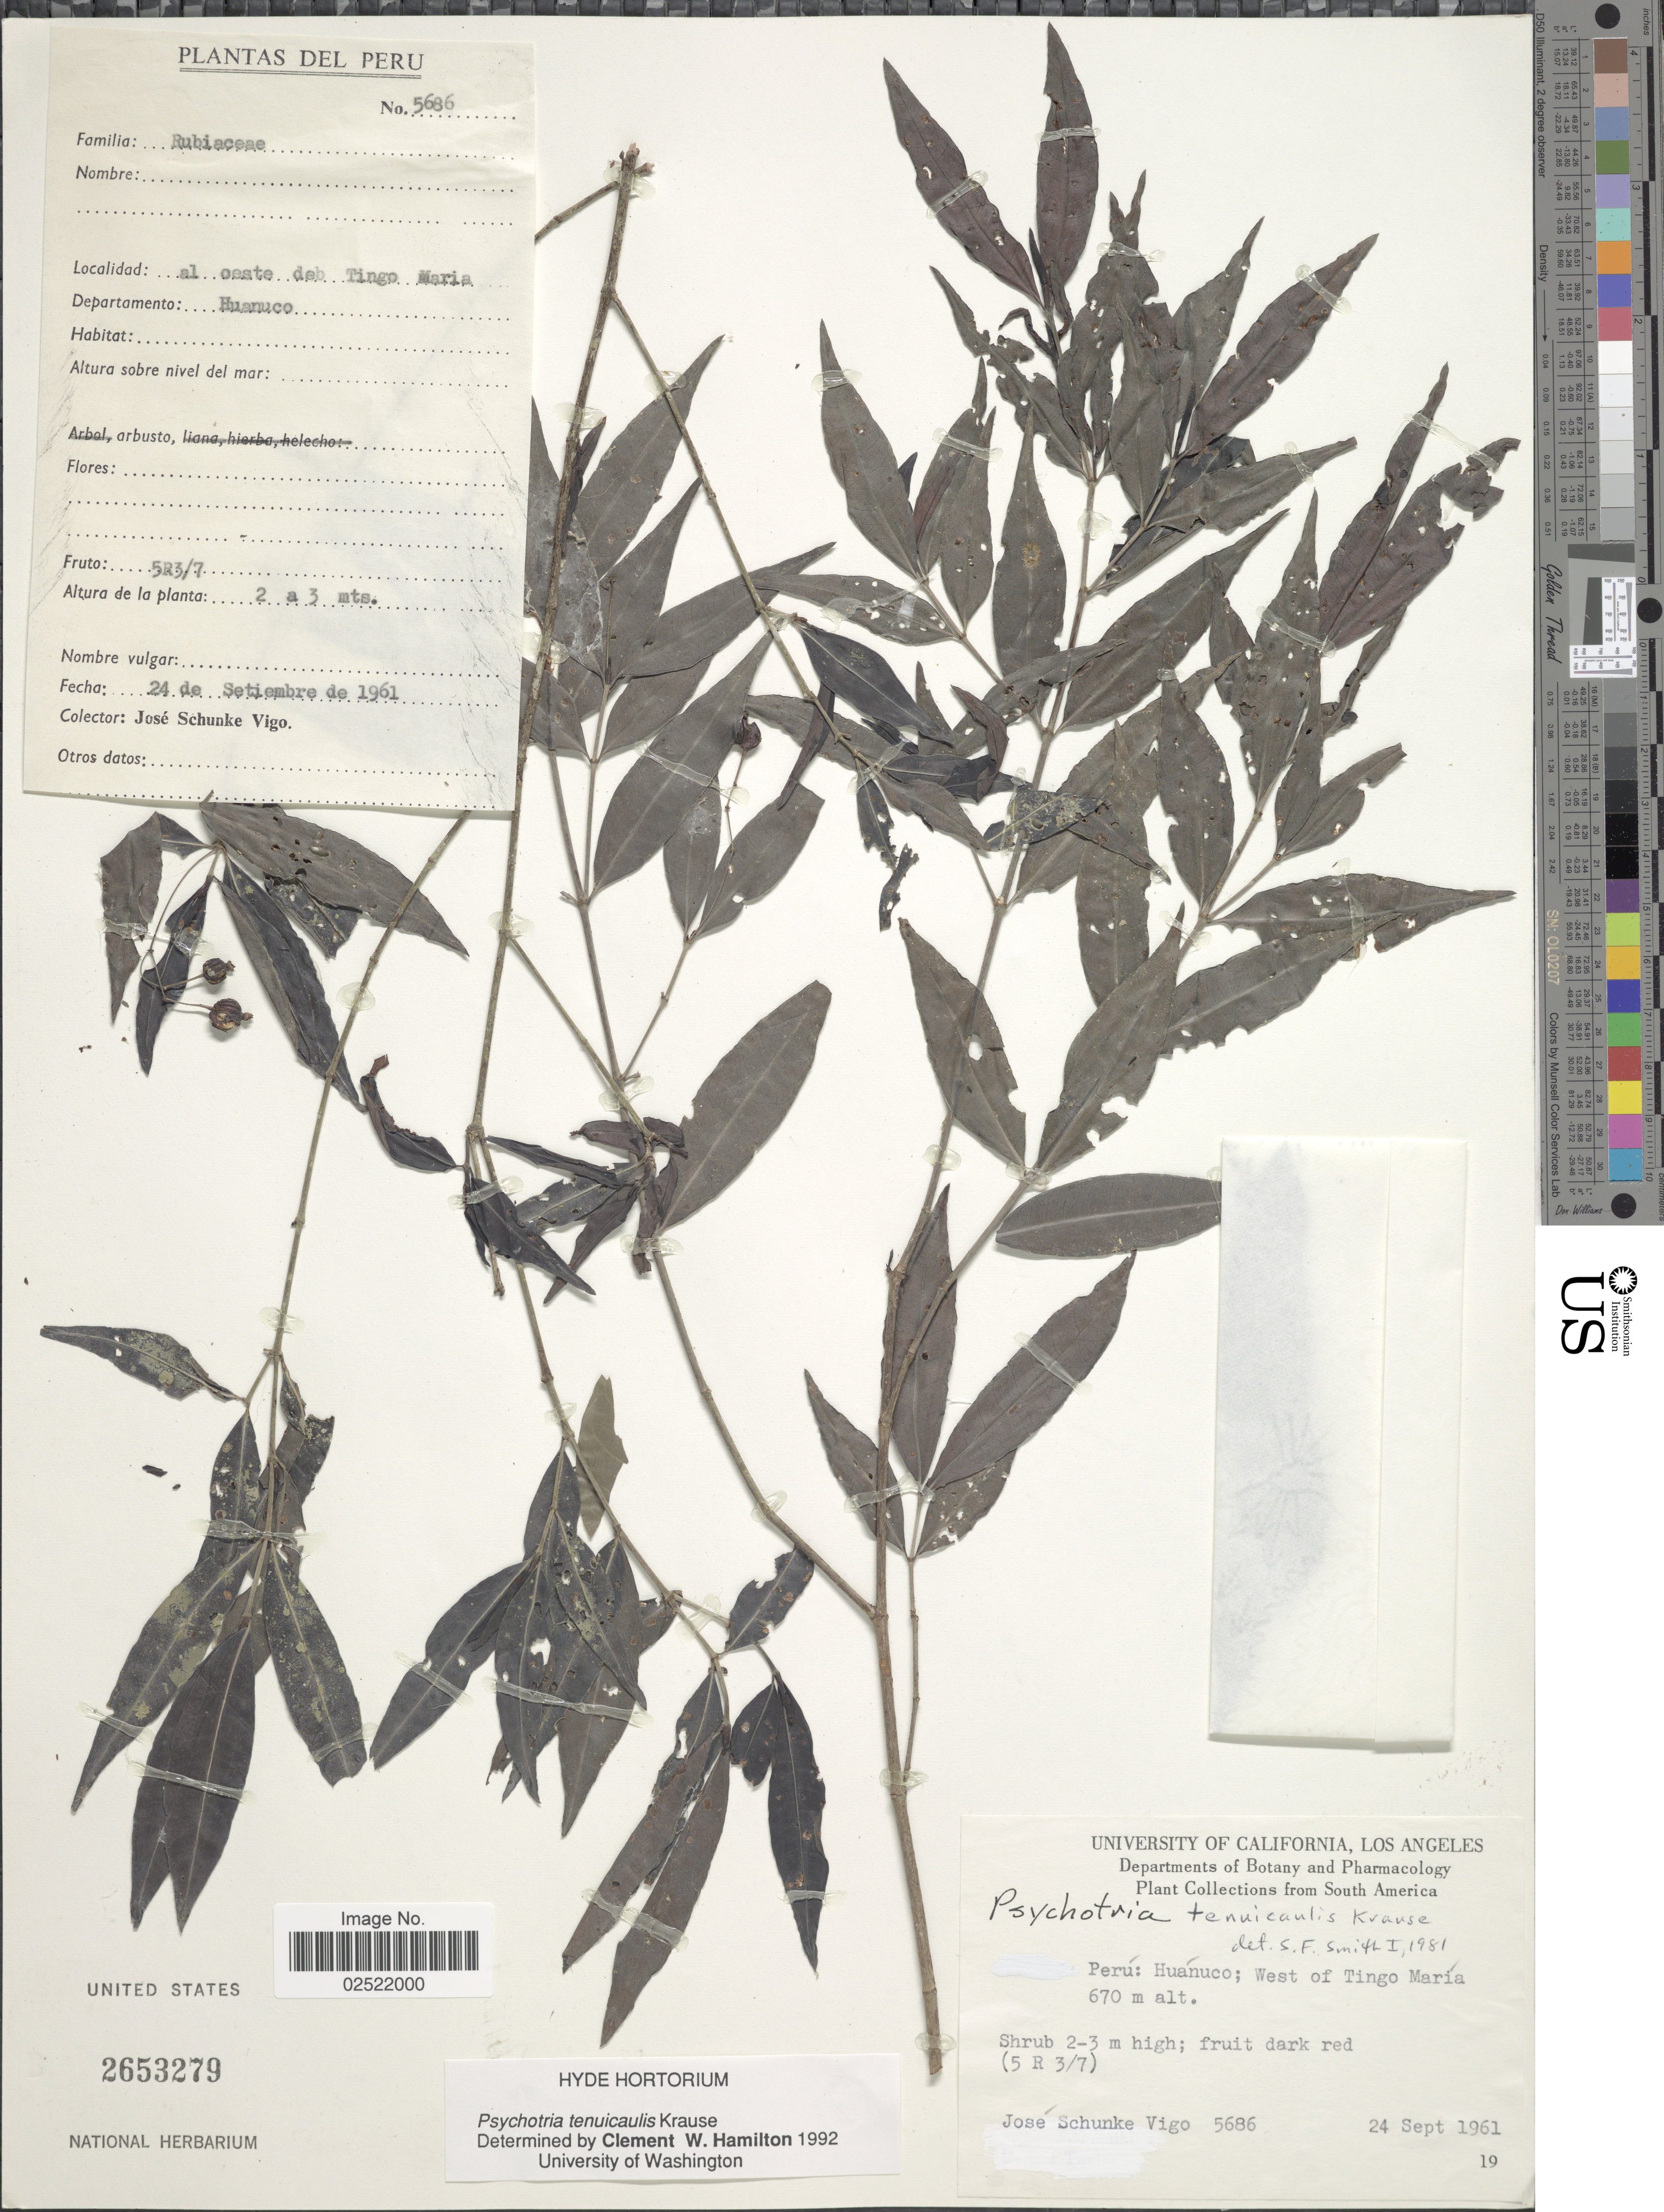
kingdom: Plantae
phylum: Tracheophyta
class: Magnoliopsida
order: Gentianales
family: Rubiaceae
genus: Psychotria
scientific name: Psychotria tenuicaulis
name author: K. Krause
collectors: J. Schunke Vigo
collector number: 5686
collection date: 1961-09-24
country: Peru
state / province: Huánuco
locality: Peru: Huanuco; West of Tingo Maria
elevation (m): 670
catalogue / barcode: US 2653279